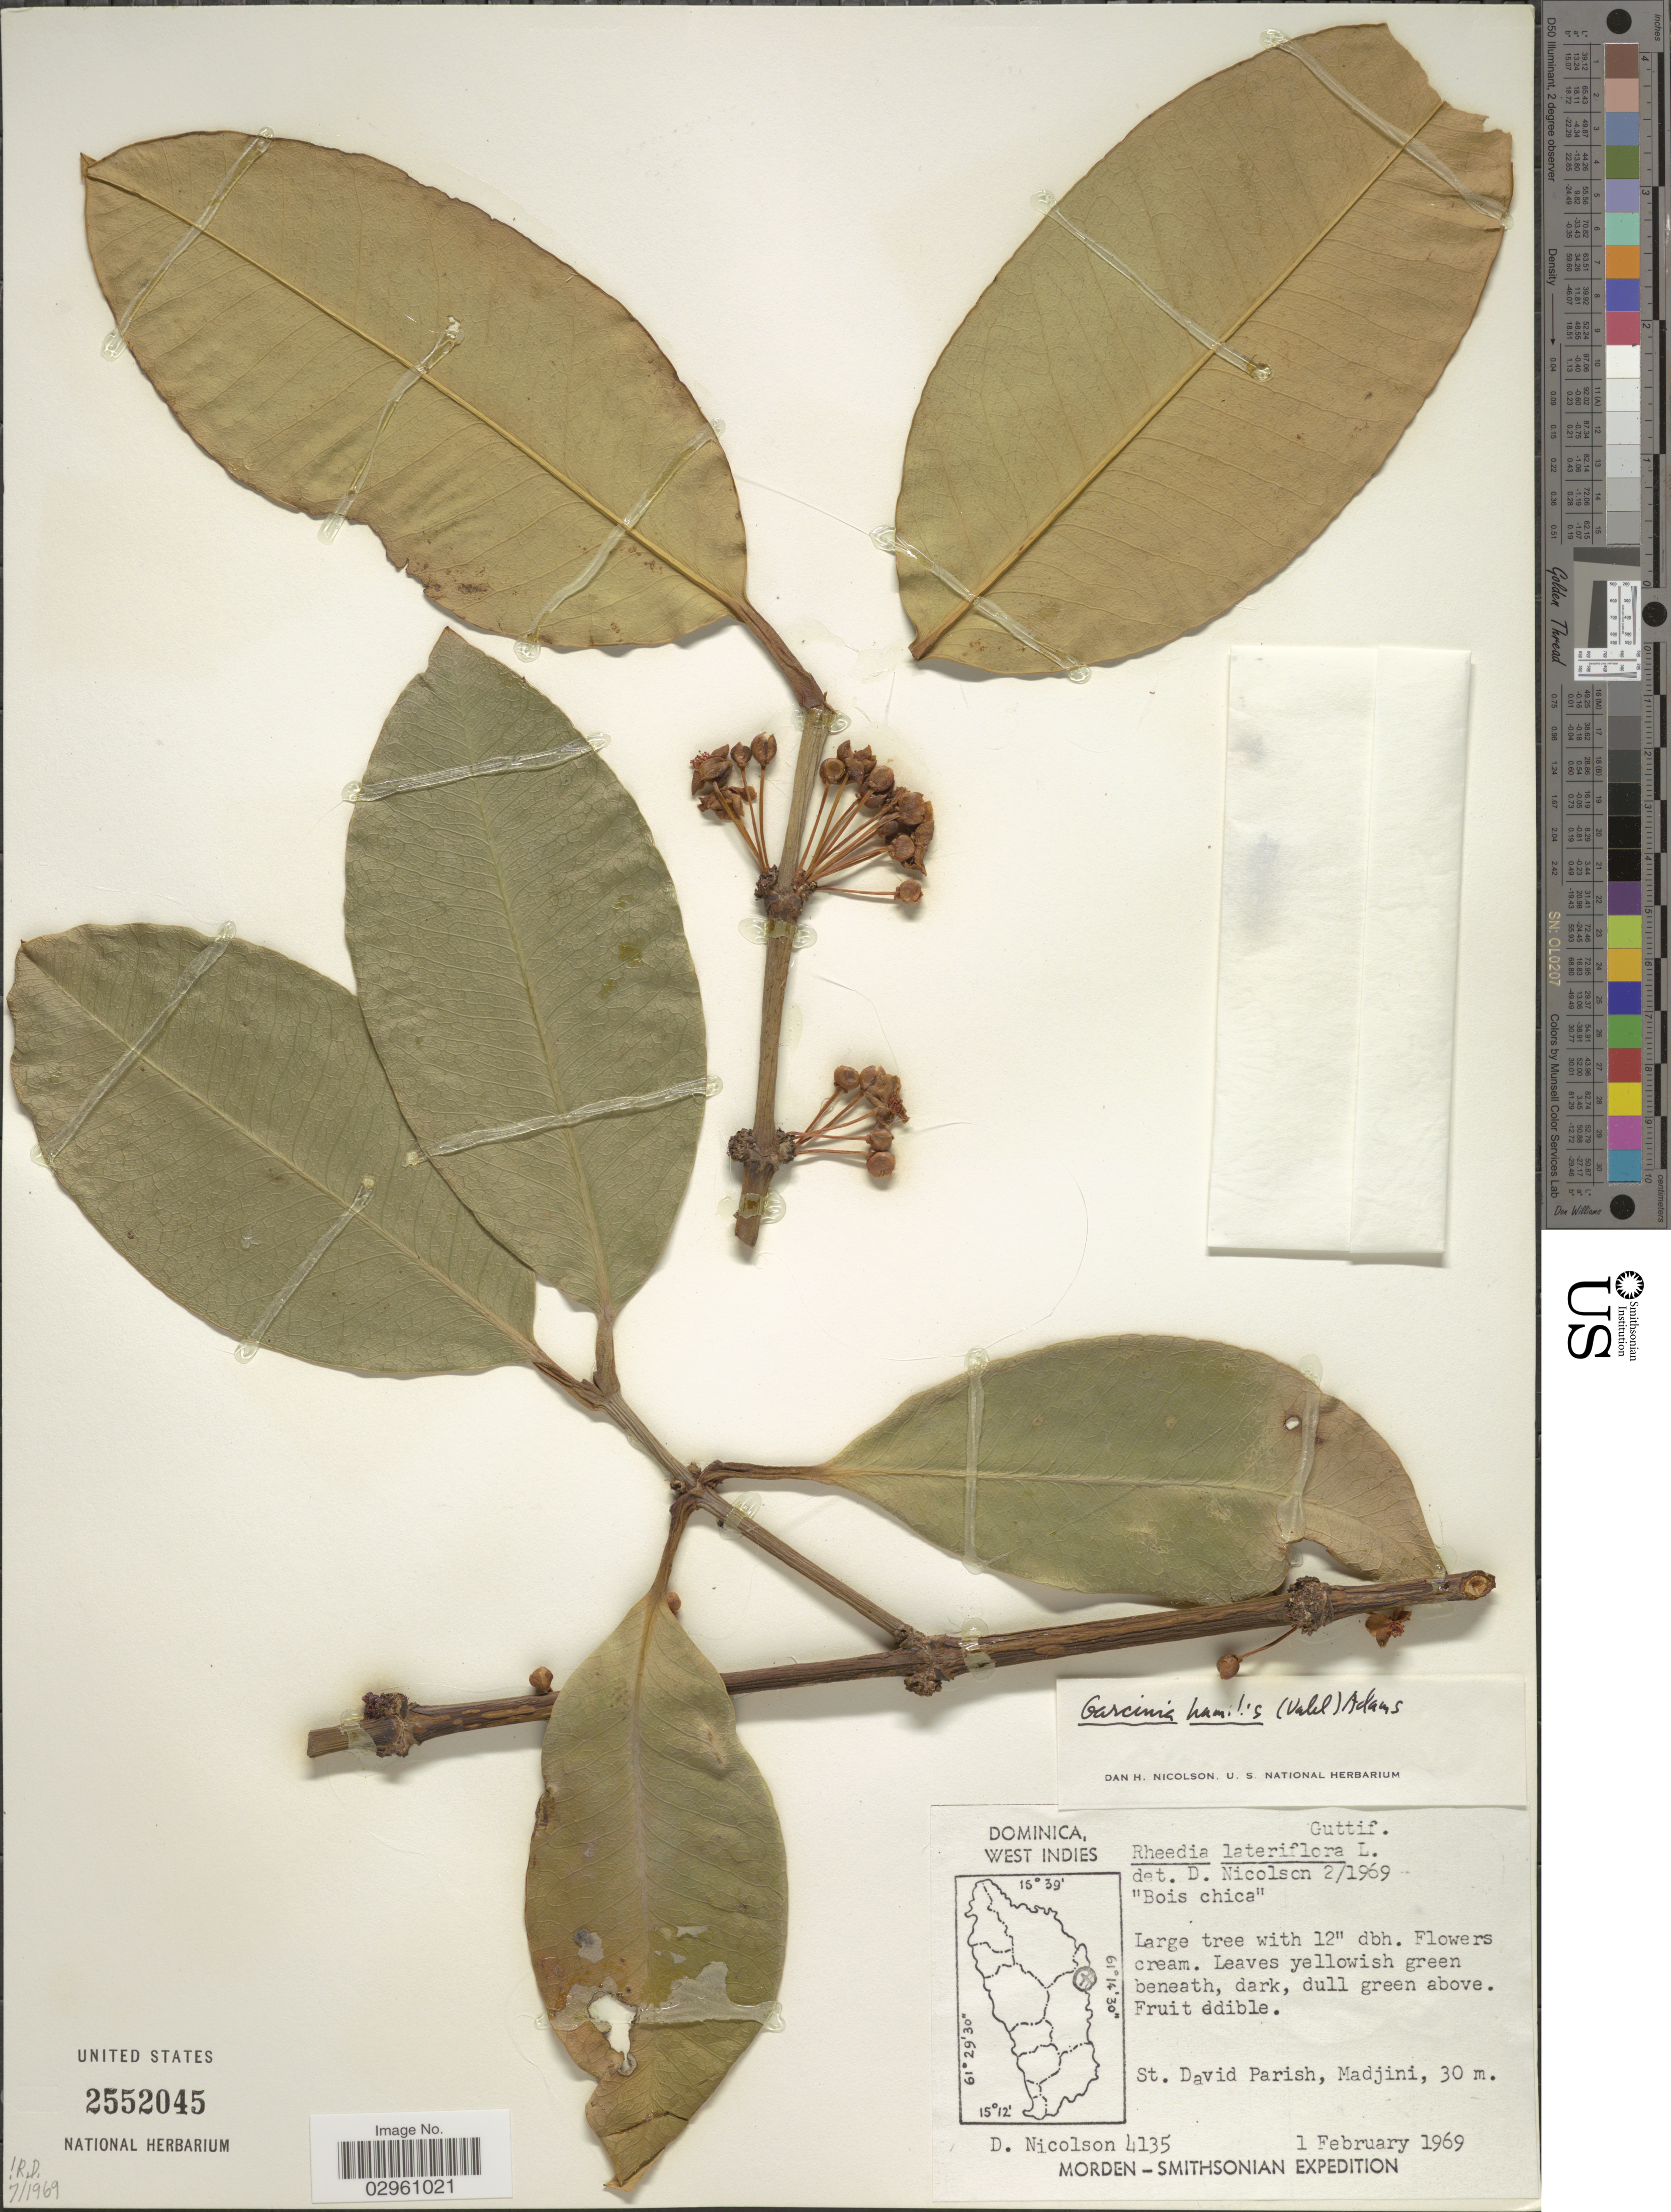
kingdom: Plantae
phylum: Tracheophyta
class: Magnoliopsida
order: Malpighiales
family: Clusiaceae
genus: Garcinia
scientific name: Garcinia humilis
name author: (Vahl) C.D. Adams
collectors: D. H. Nicolson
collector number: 4135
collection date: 1969-02-01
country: Dominica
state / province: St. David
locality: St. David Parish, Madjini.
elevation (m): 30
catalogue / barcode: US 2552045